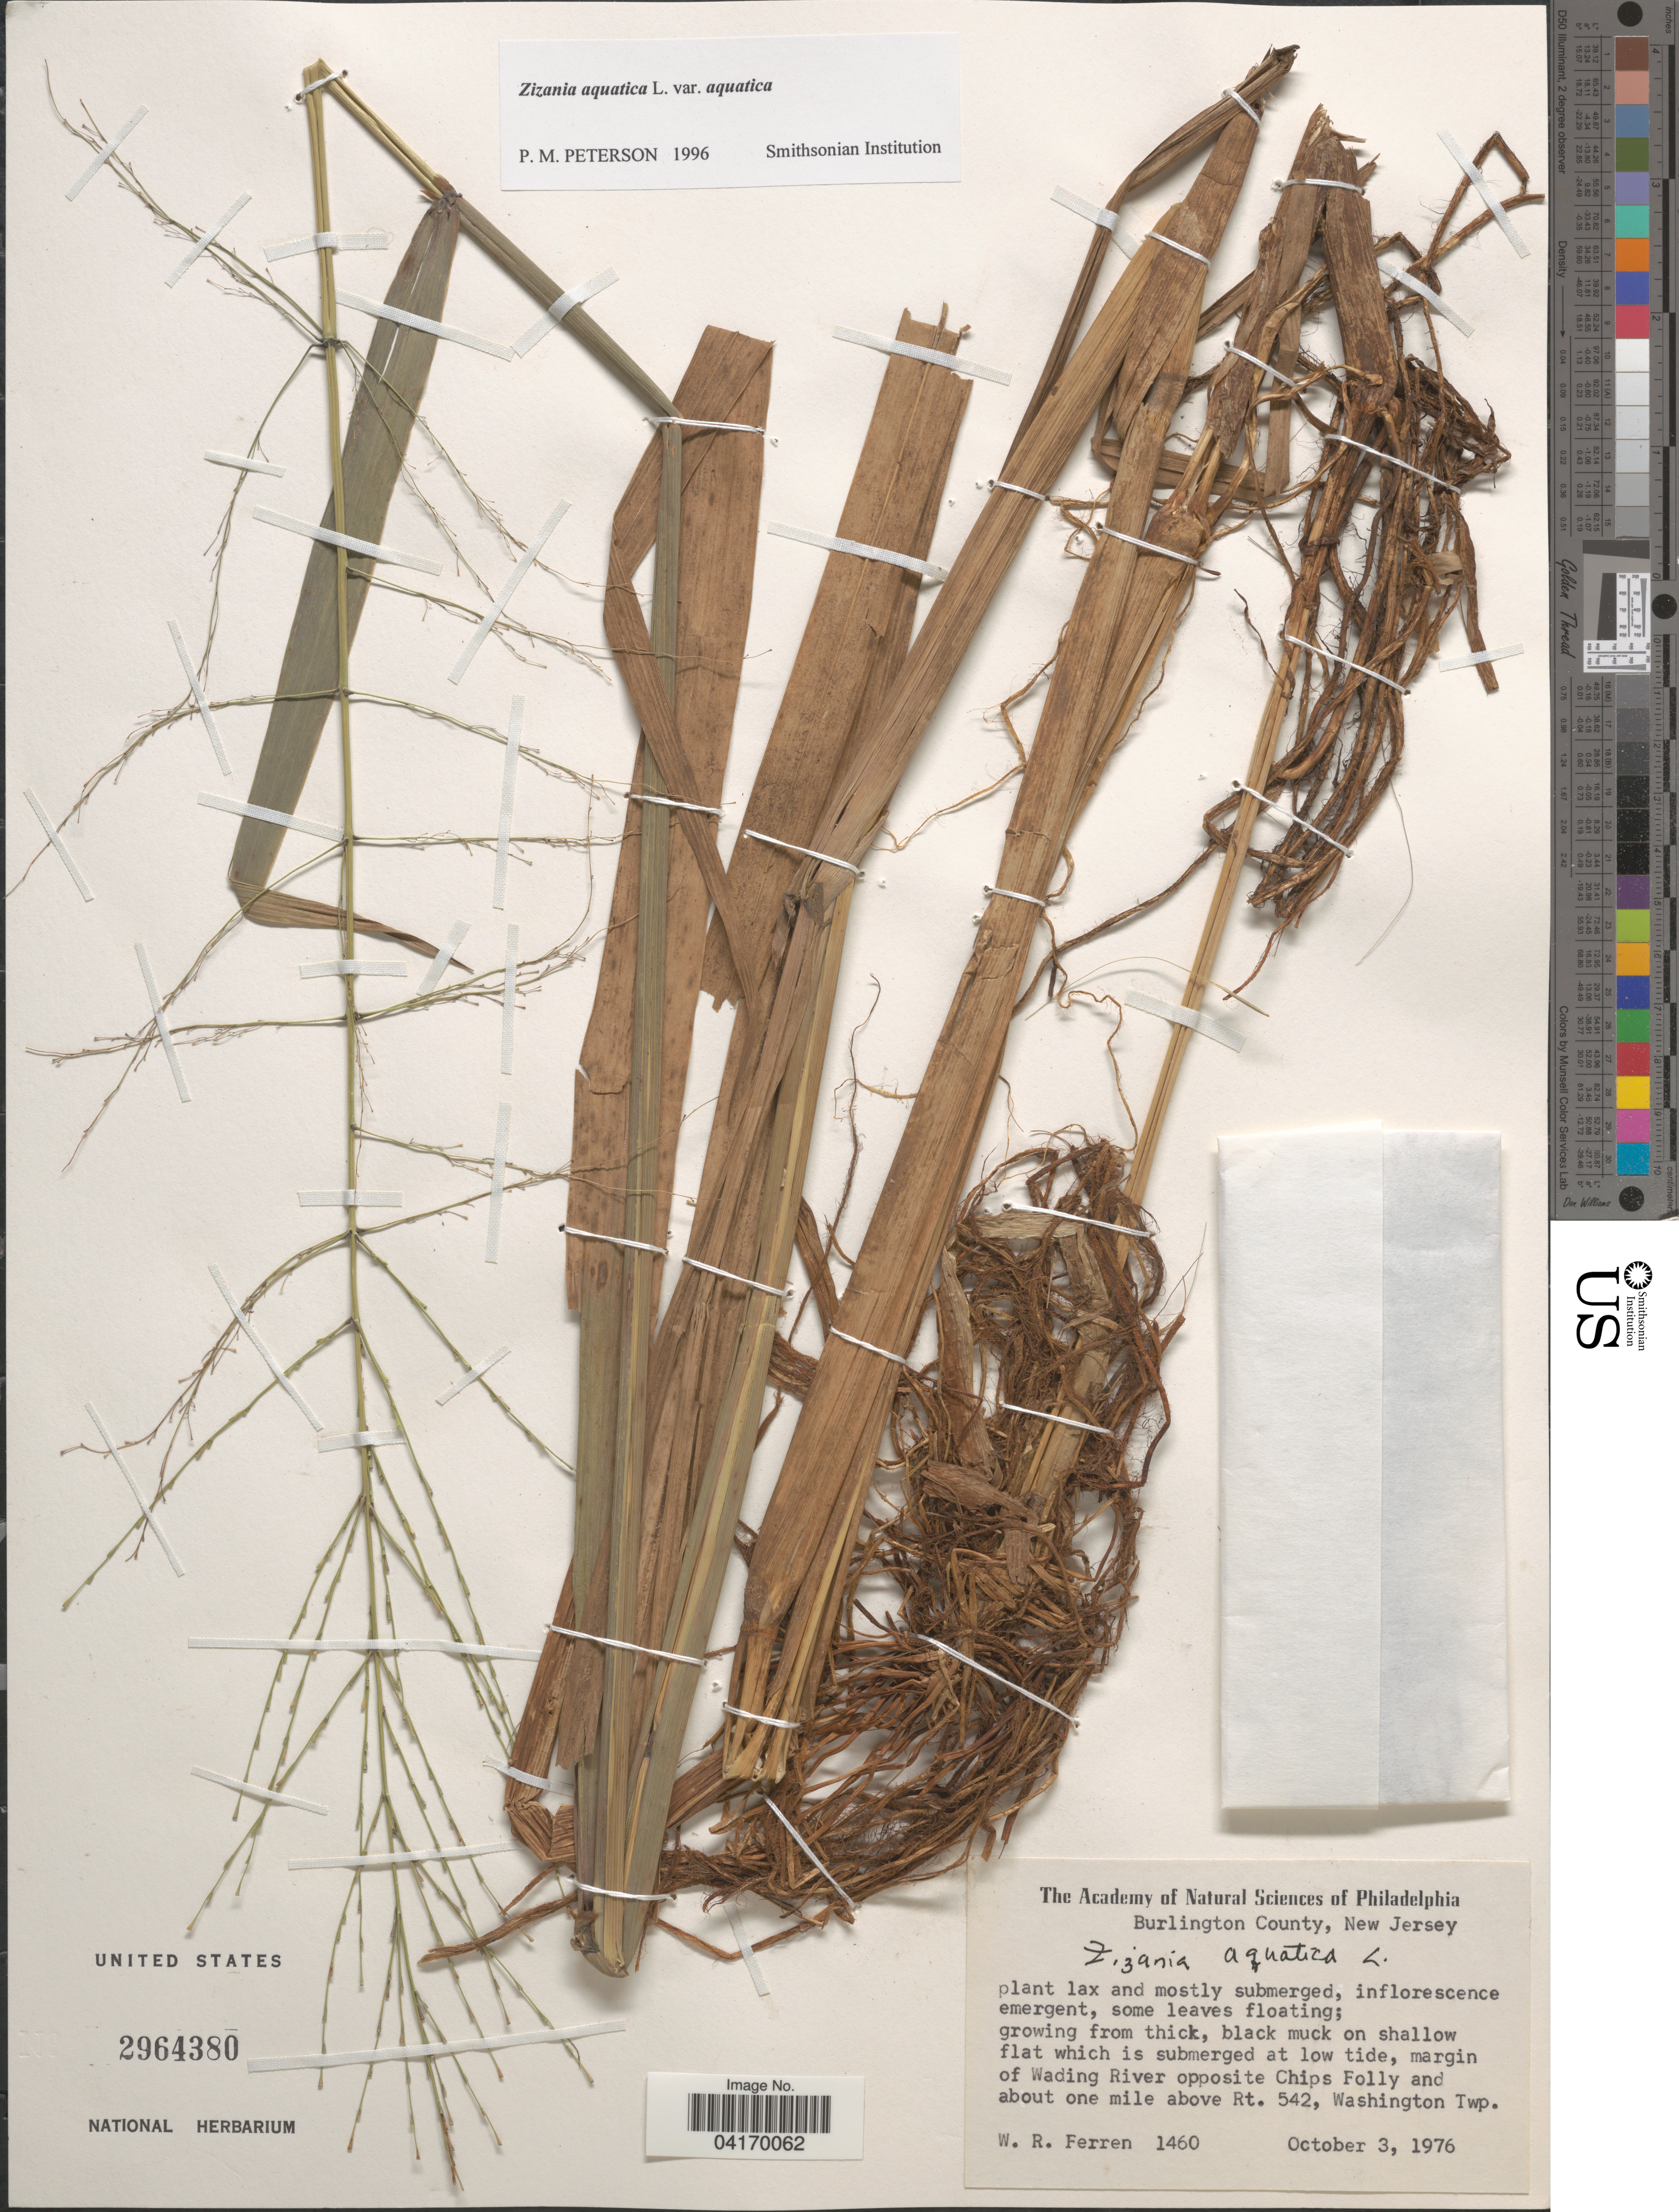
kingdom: Plantae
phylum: Tracheophyta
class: Liliopsida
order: Poales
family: Poaceae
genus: Zizania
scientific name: Zizania aquatica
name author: L.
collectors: W. Ferren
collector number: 1460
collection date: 1976-10-03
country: United States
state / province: New Jersey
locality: Burlington County. Growing from thick, black muck on shallow flat which is submerged at low tide, margin of Wading River opposite Chips Folly and about one mile above Rt. 542, Washington Twp.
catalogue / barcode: US 2964380